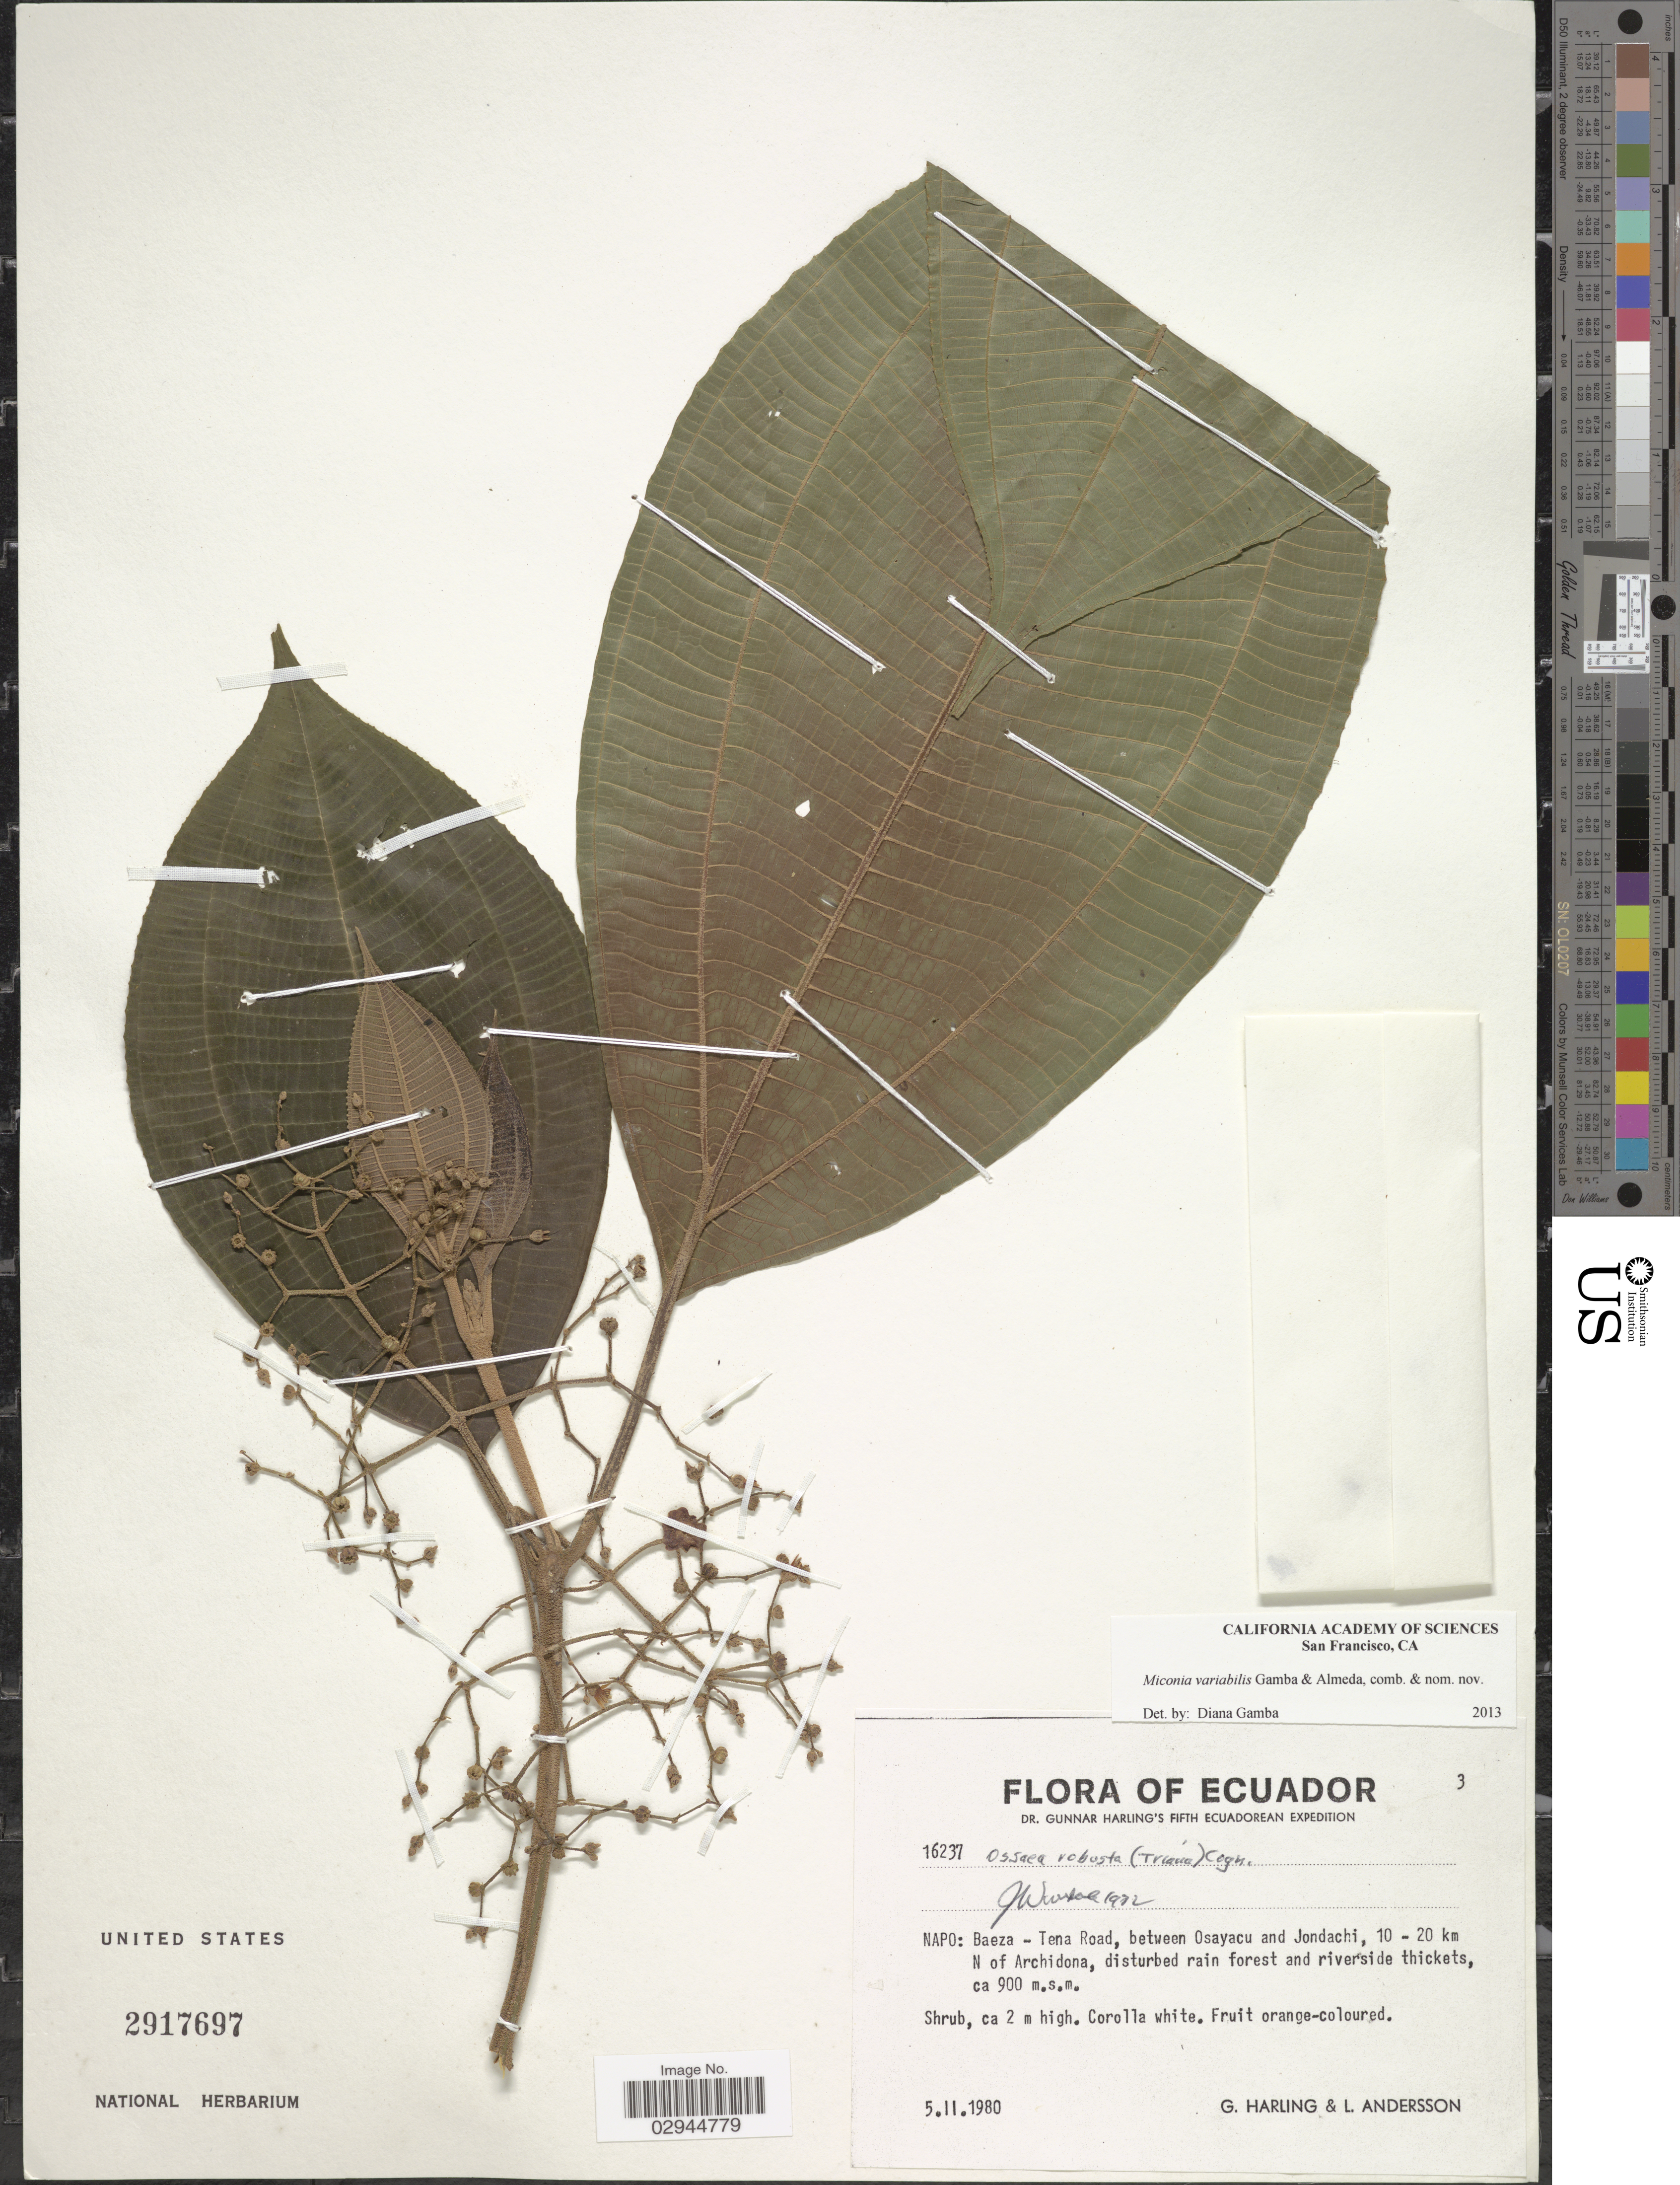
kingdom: Plantae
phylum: Tracheophyta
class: Magnoliopsida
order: Myrtales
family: Melastomataceae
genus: Miconia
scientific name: Miconia variabilis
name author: Gamba & Almeda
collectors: G. Harling & L. Andersson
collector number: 16237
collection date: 1980-02-05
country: Ecuador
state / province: Napo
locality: Baeza - Tena Road, between Osayacu and Jondachi, 10 - 20 km N of Archidona.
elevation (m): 900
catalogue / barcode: US 2917697